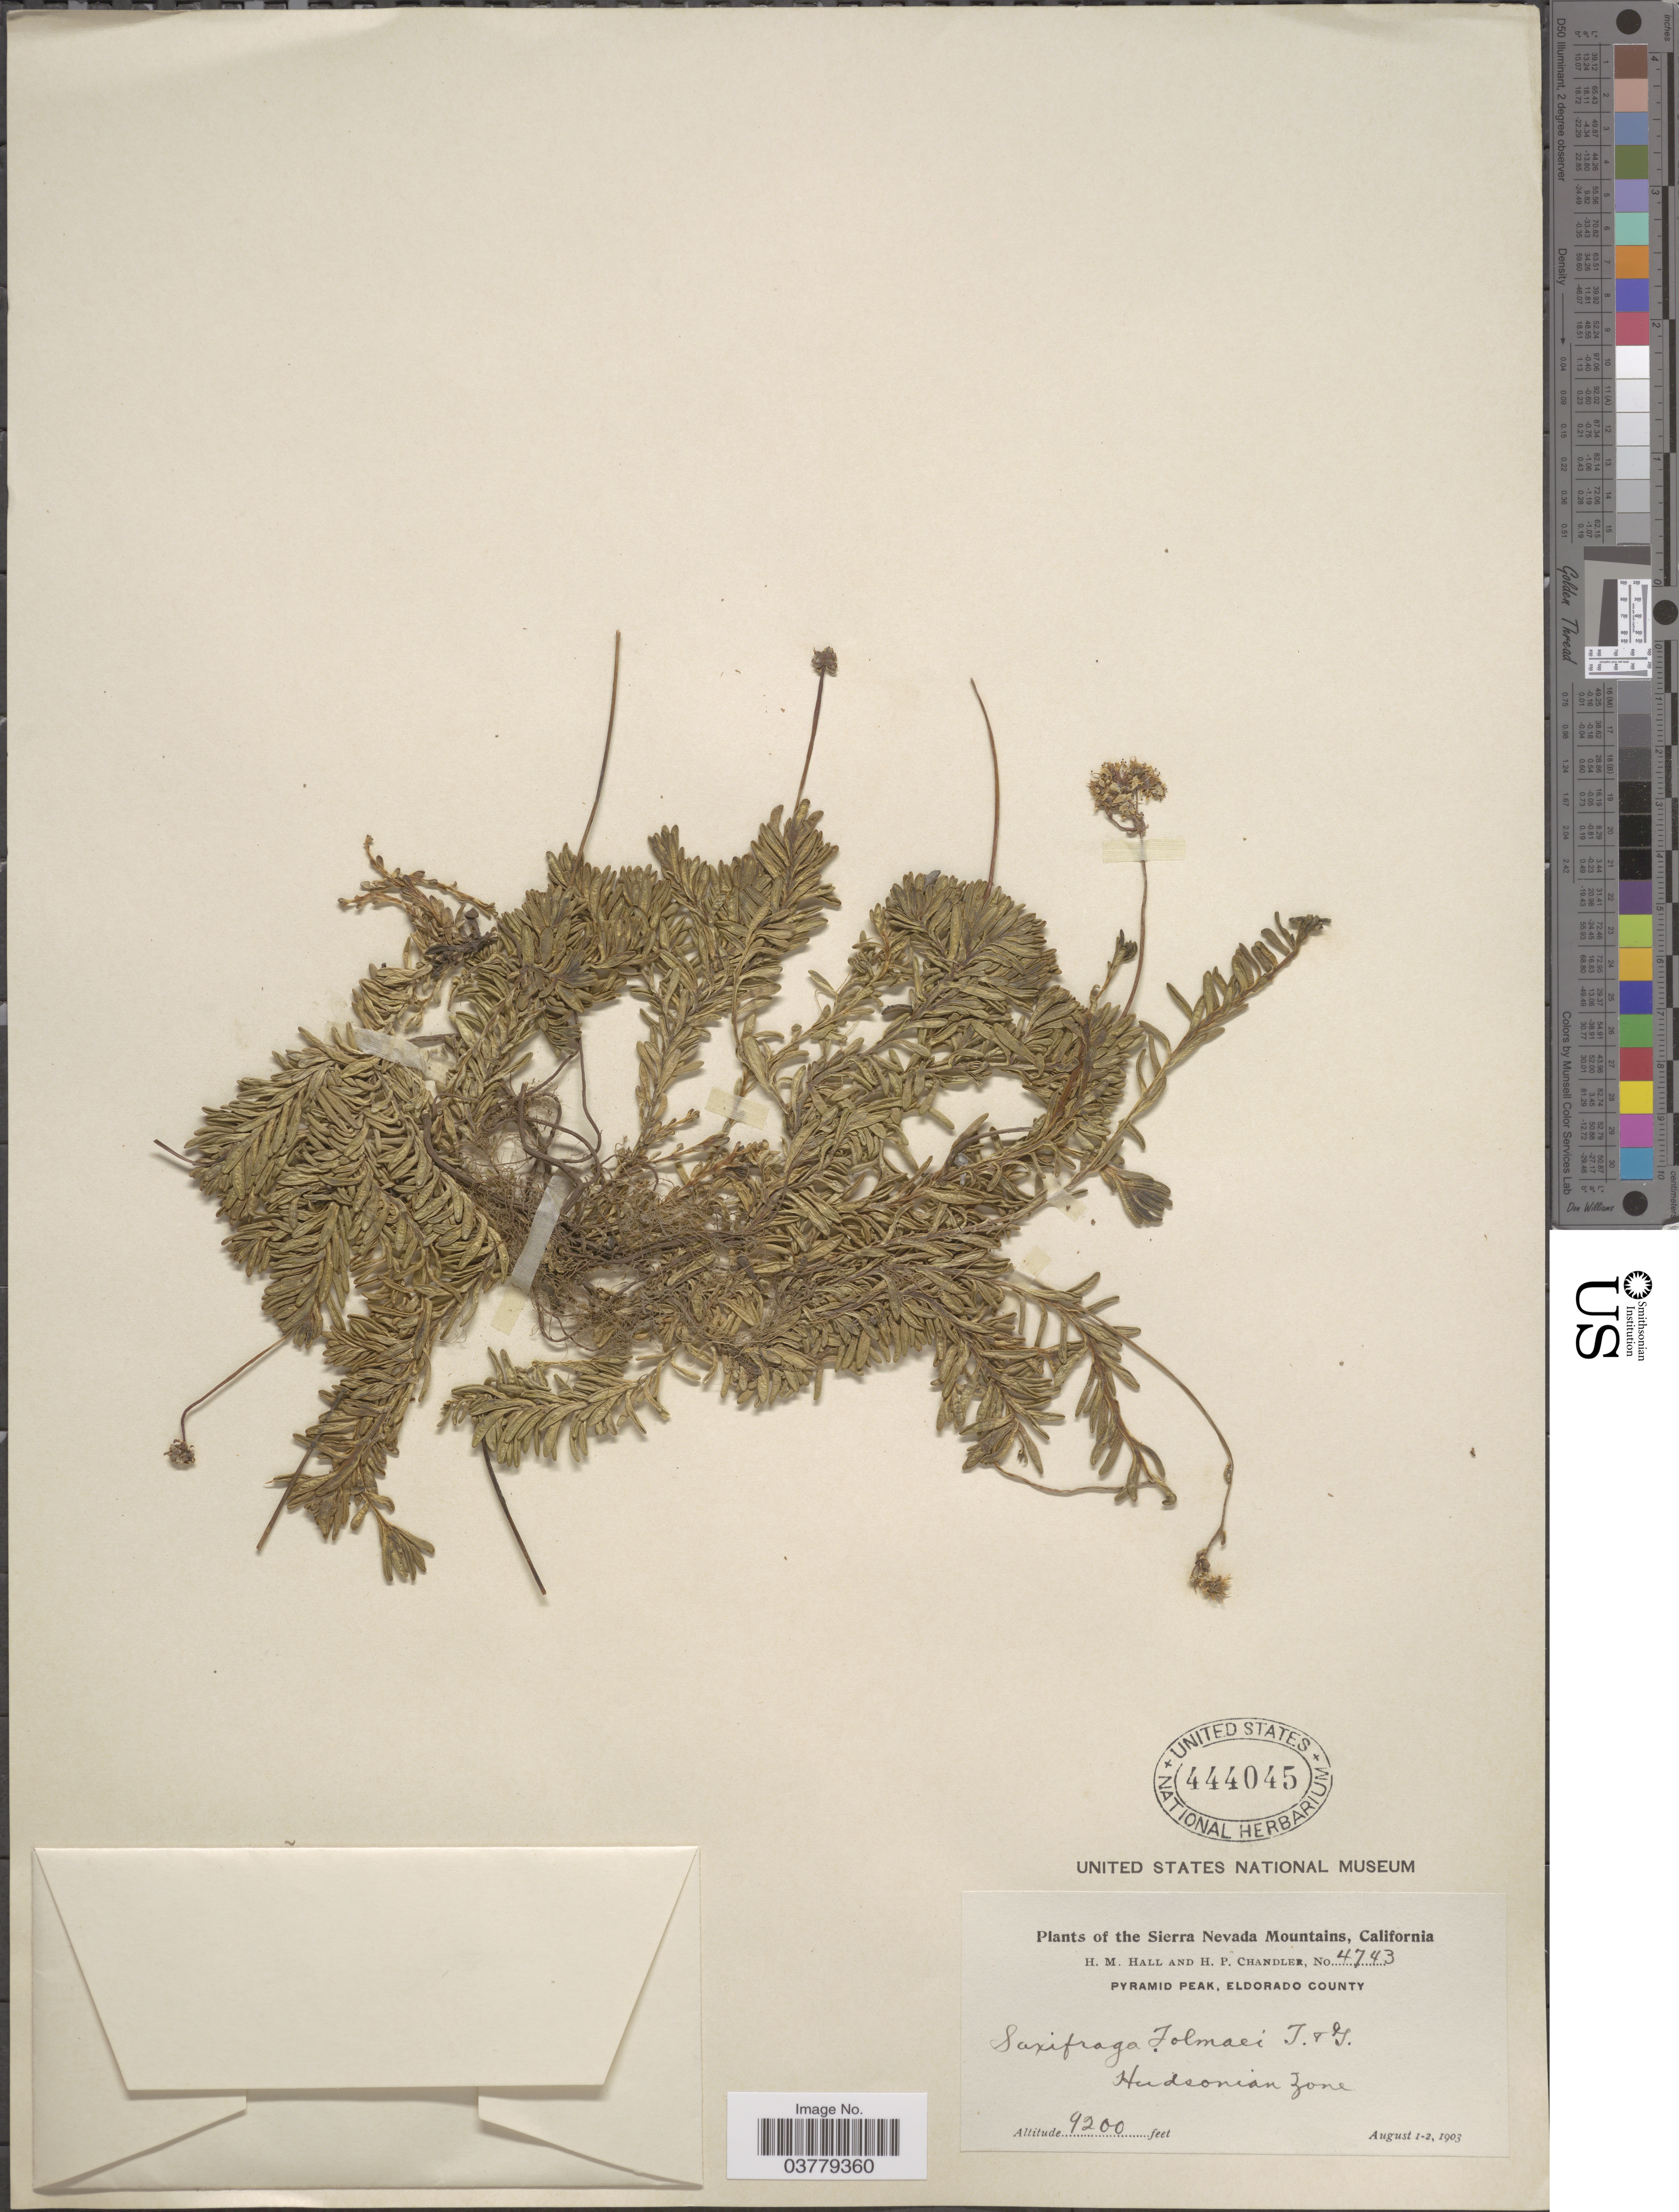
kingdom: Plantae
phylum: Tracheophyta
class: Magnoliopsida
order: Saxifragales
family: Saxifragaceae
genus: Micranthes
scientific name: Micranthes tolmiei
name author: (Torr. & A. Gray) Brouillet & Gornall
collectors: H. M. Hall & H. Chandler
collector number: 4743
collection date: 1903-08-01/1903-08-02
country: United States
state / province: California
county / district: El Dorado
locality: The Sierra Nevada Mountains. Pyramid Peak, Eldorado County. Hudsonian Zone.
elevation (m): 2804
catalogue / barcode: US 444045